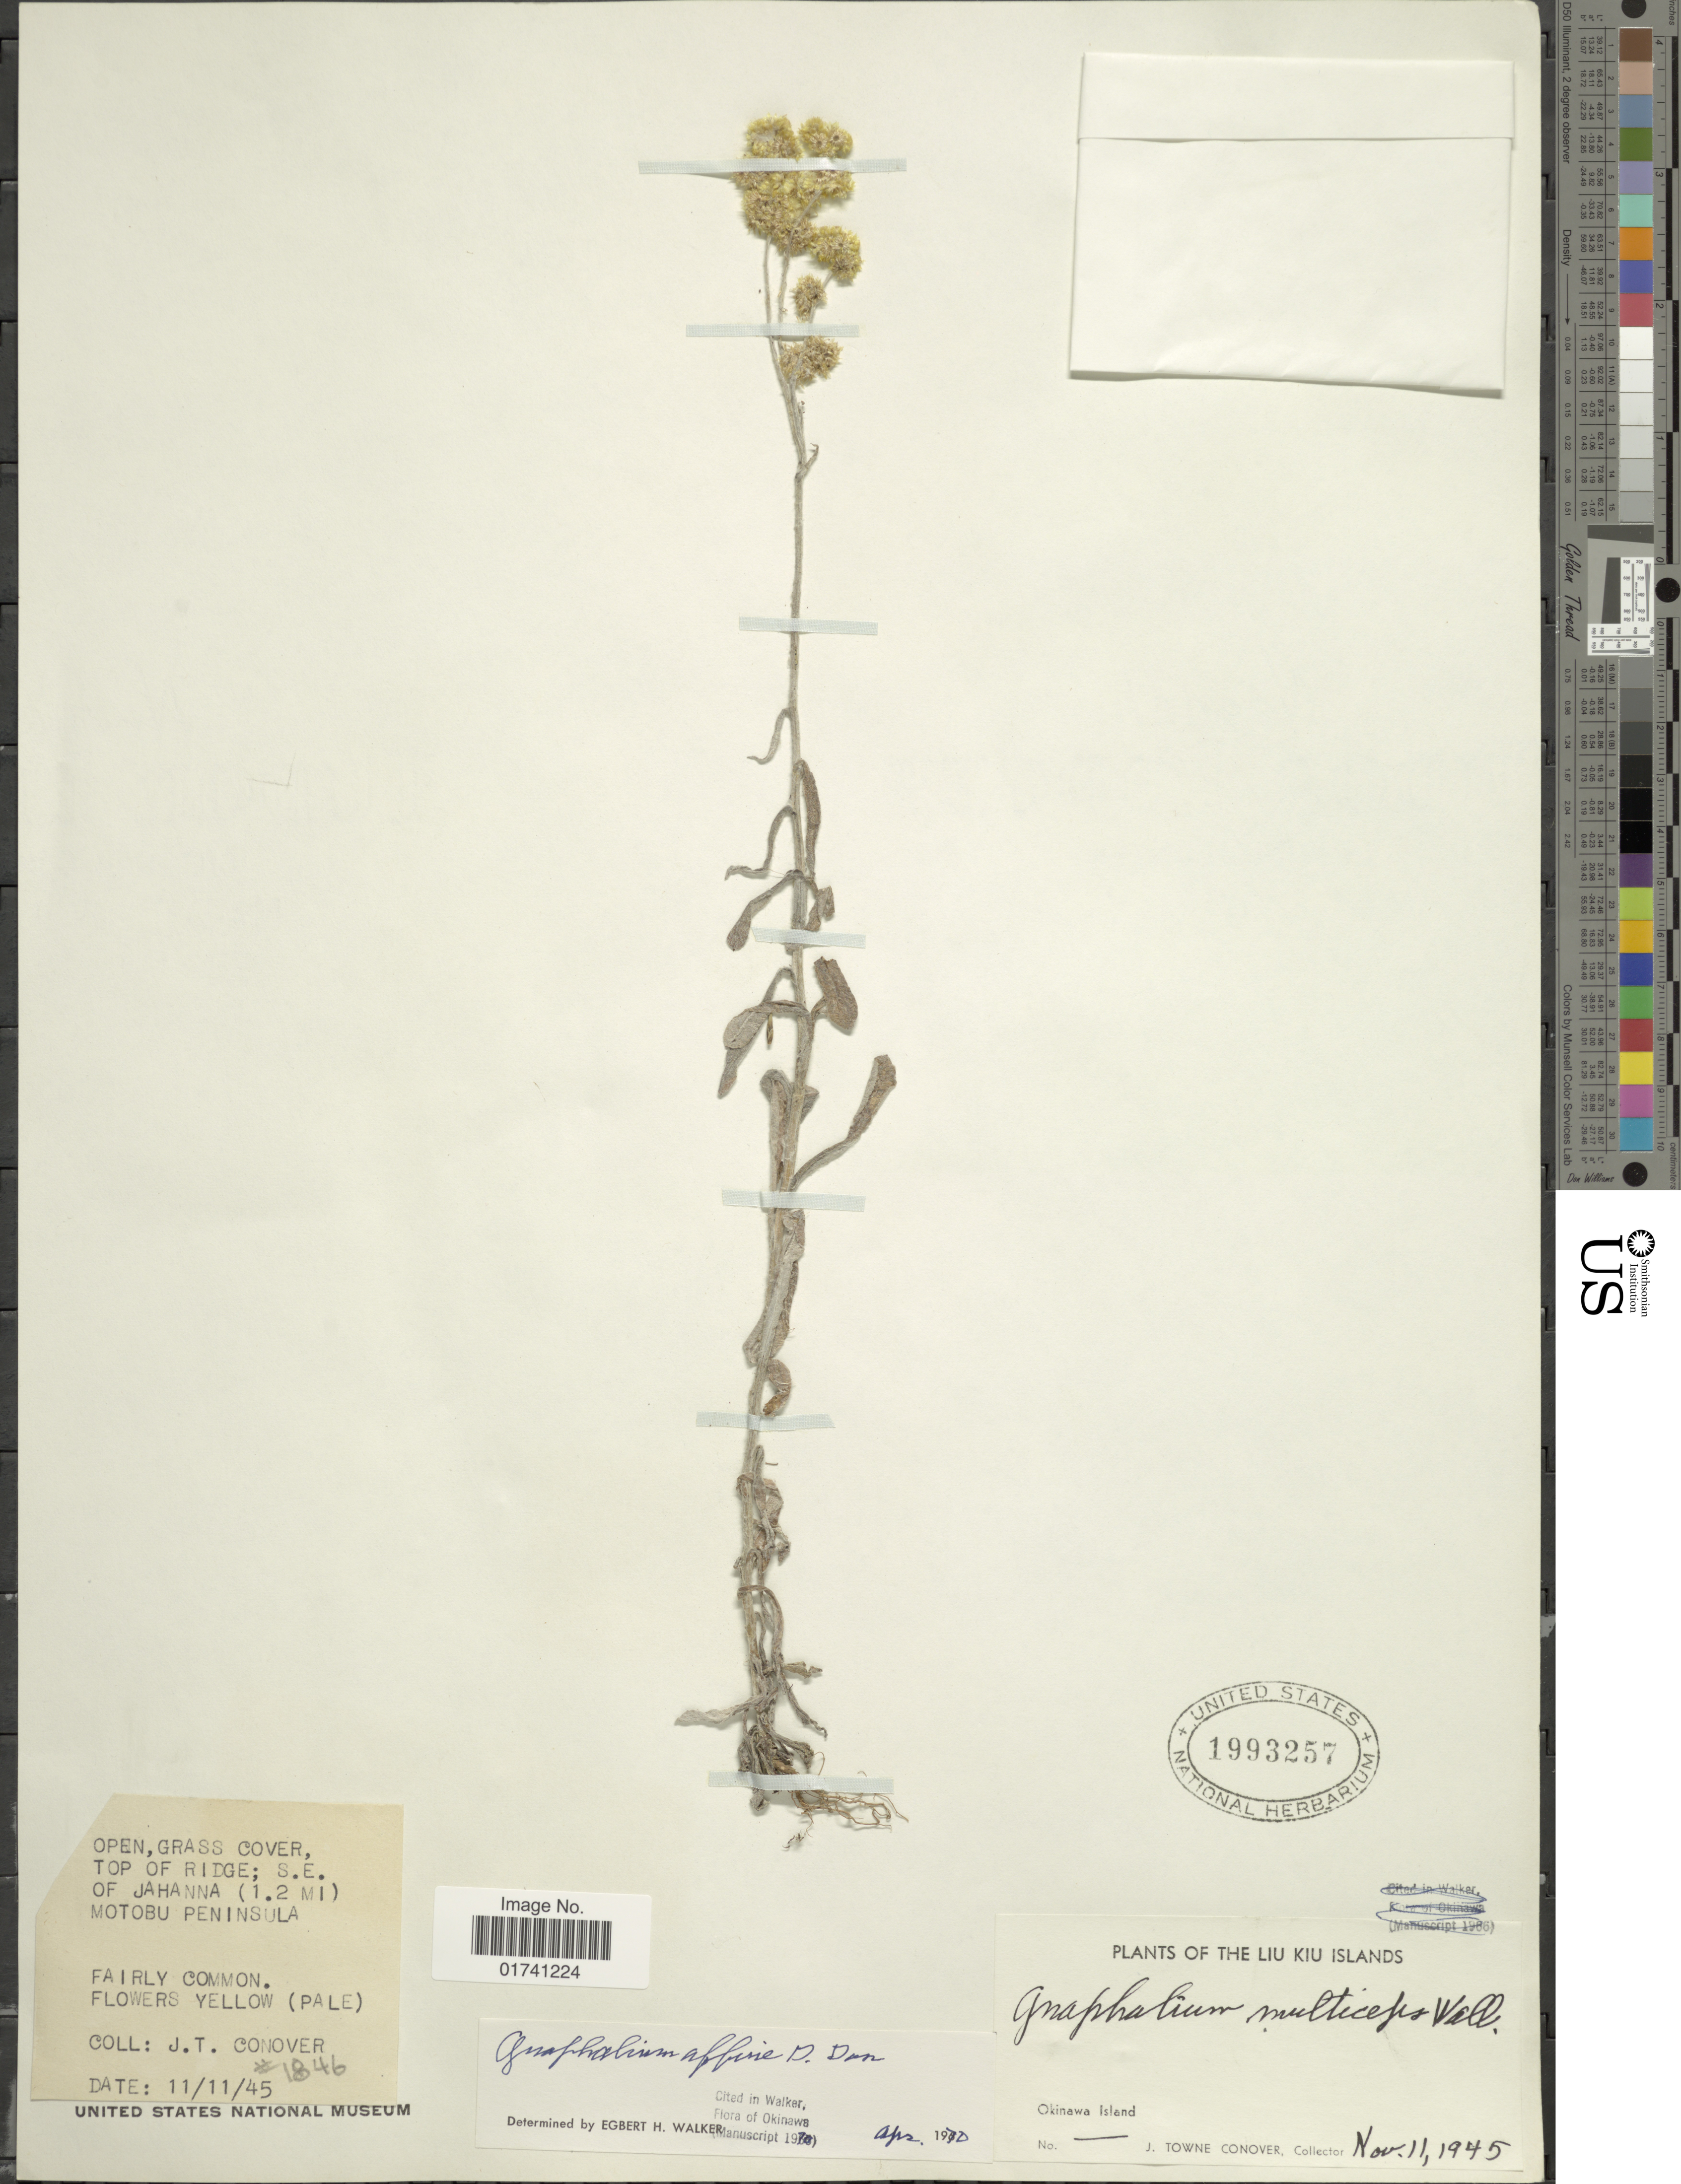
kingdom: Plantae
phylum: Tracheophyta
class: Magnoliopsida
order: Asterales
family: Asteraceae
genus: Laphangium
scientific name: Laphangium affine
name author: (D. Don) Tzvelev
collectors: J. T. Conover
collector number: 1846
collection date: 1945-11-11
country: Japan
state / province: Okinawa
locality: Okinawa Island. Liu Kiu islands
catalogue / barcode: US 1993257